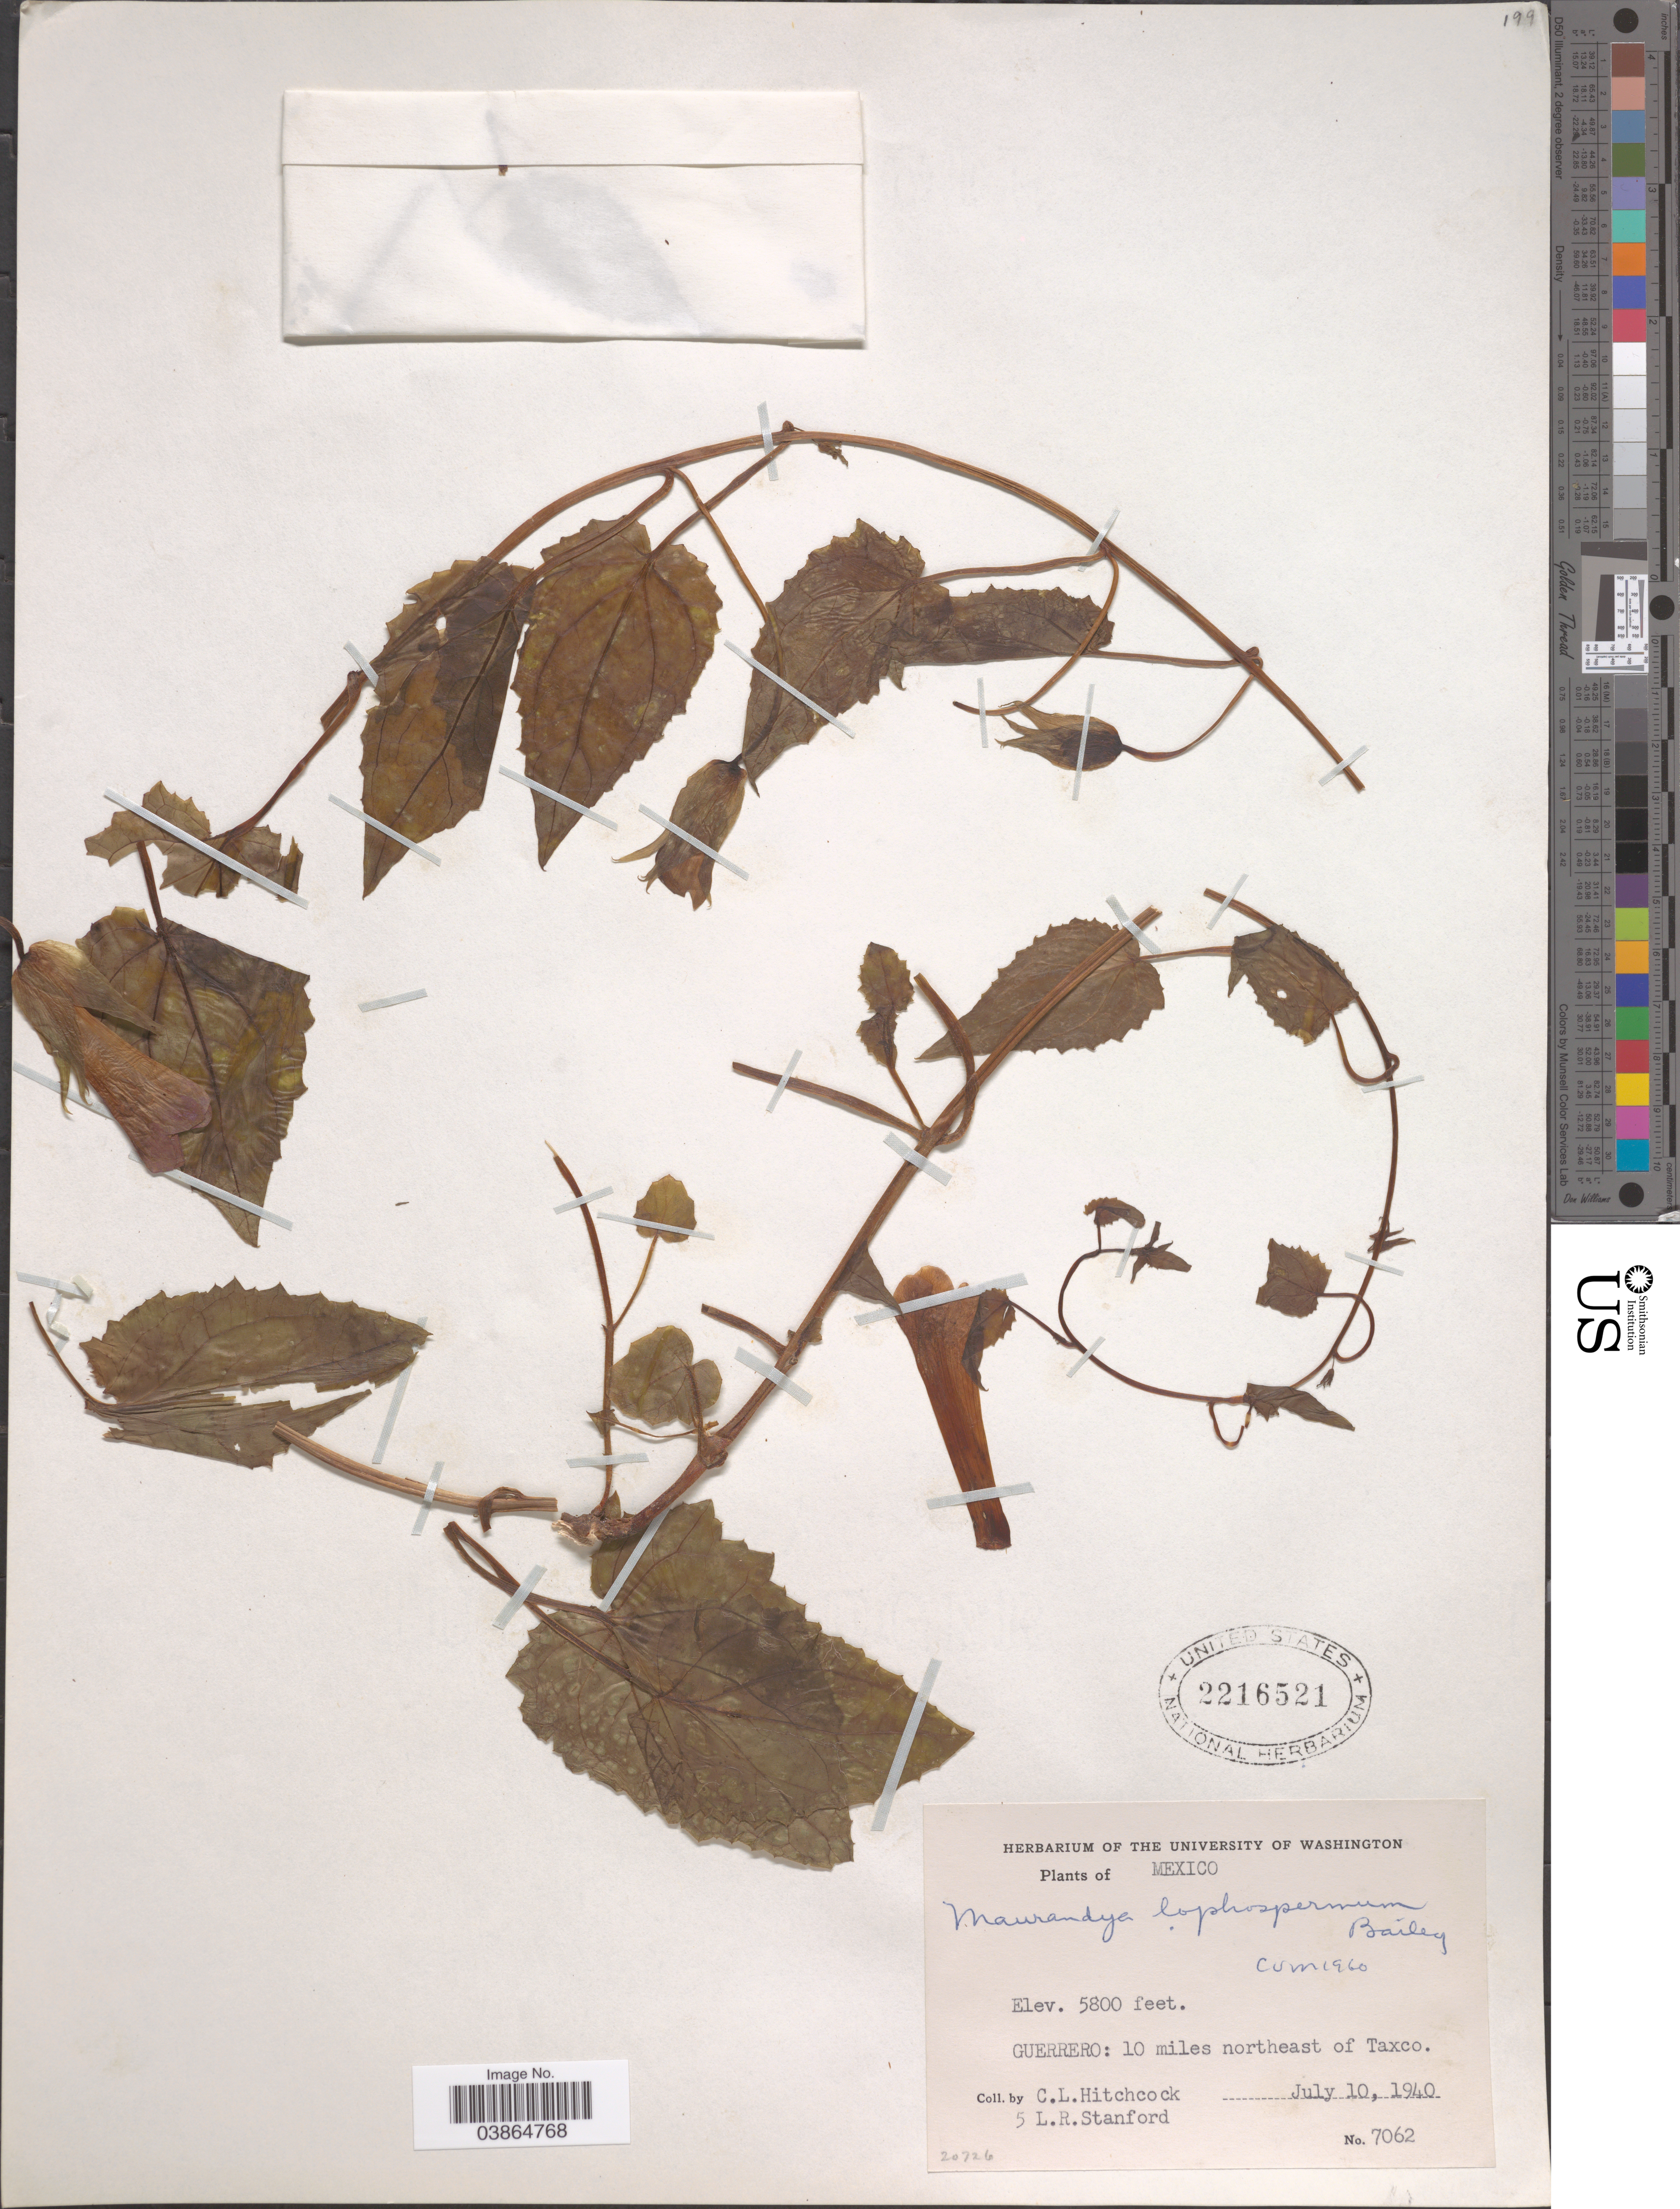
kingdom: Plantae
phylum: Tracheophyta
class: Magnoliopsida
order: Lamiales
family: Plantaginaceae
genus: Maurandya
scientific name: Maurandya lophospermum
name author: L.H. Bailey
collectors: C. L. Hitchcock & L. R. Stanford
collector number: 7062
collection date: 1940-07-10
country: Mexico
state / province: Guerrero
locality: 10 miles northeast of Taxco.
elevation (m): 1768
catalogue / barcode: US 2216521